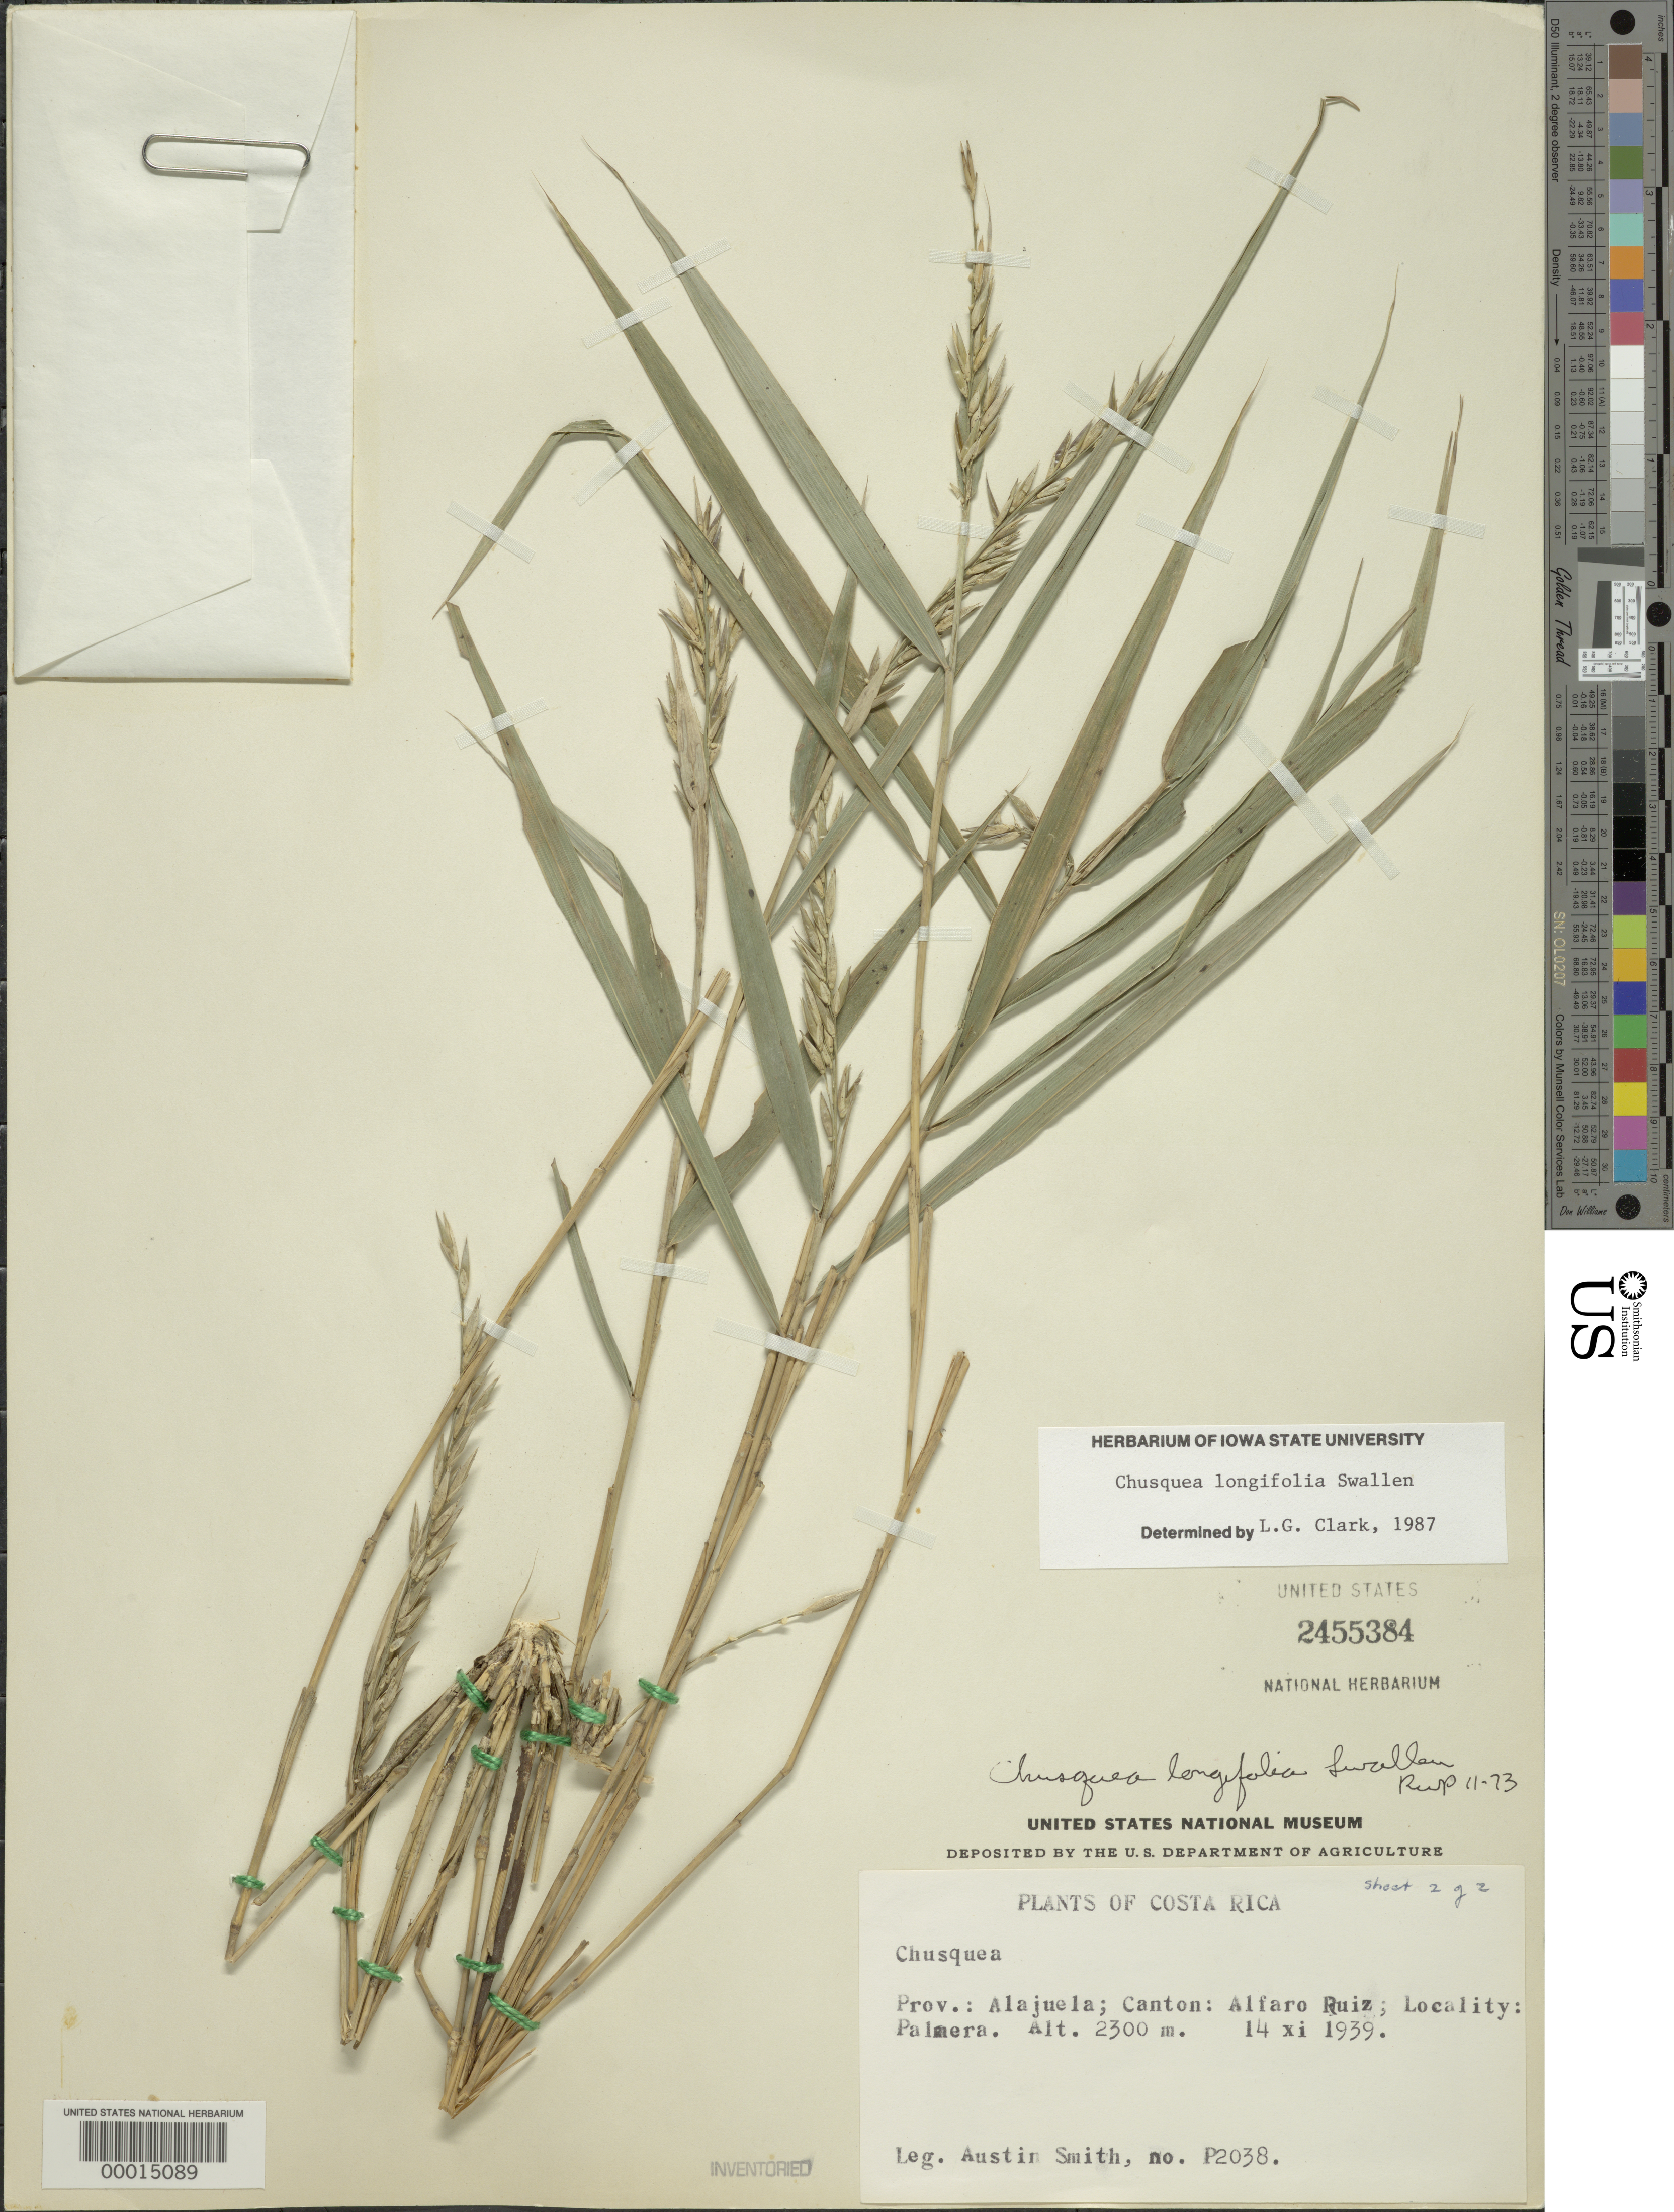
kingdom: Plantae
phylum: Tracheophyta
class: Liliopsida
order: Poales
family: Poaceae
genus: Chusquea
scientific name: Chusquea longifolia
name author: Swallen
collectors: Aust P. Smith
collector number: P 2038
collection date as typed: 14 Nov 1939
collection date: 1939-11-14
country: Costa Rica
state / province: Alajuela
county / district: Alfaro Ruiz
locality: Palmera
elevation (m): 2300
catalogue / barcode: US 2455384